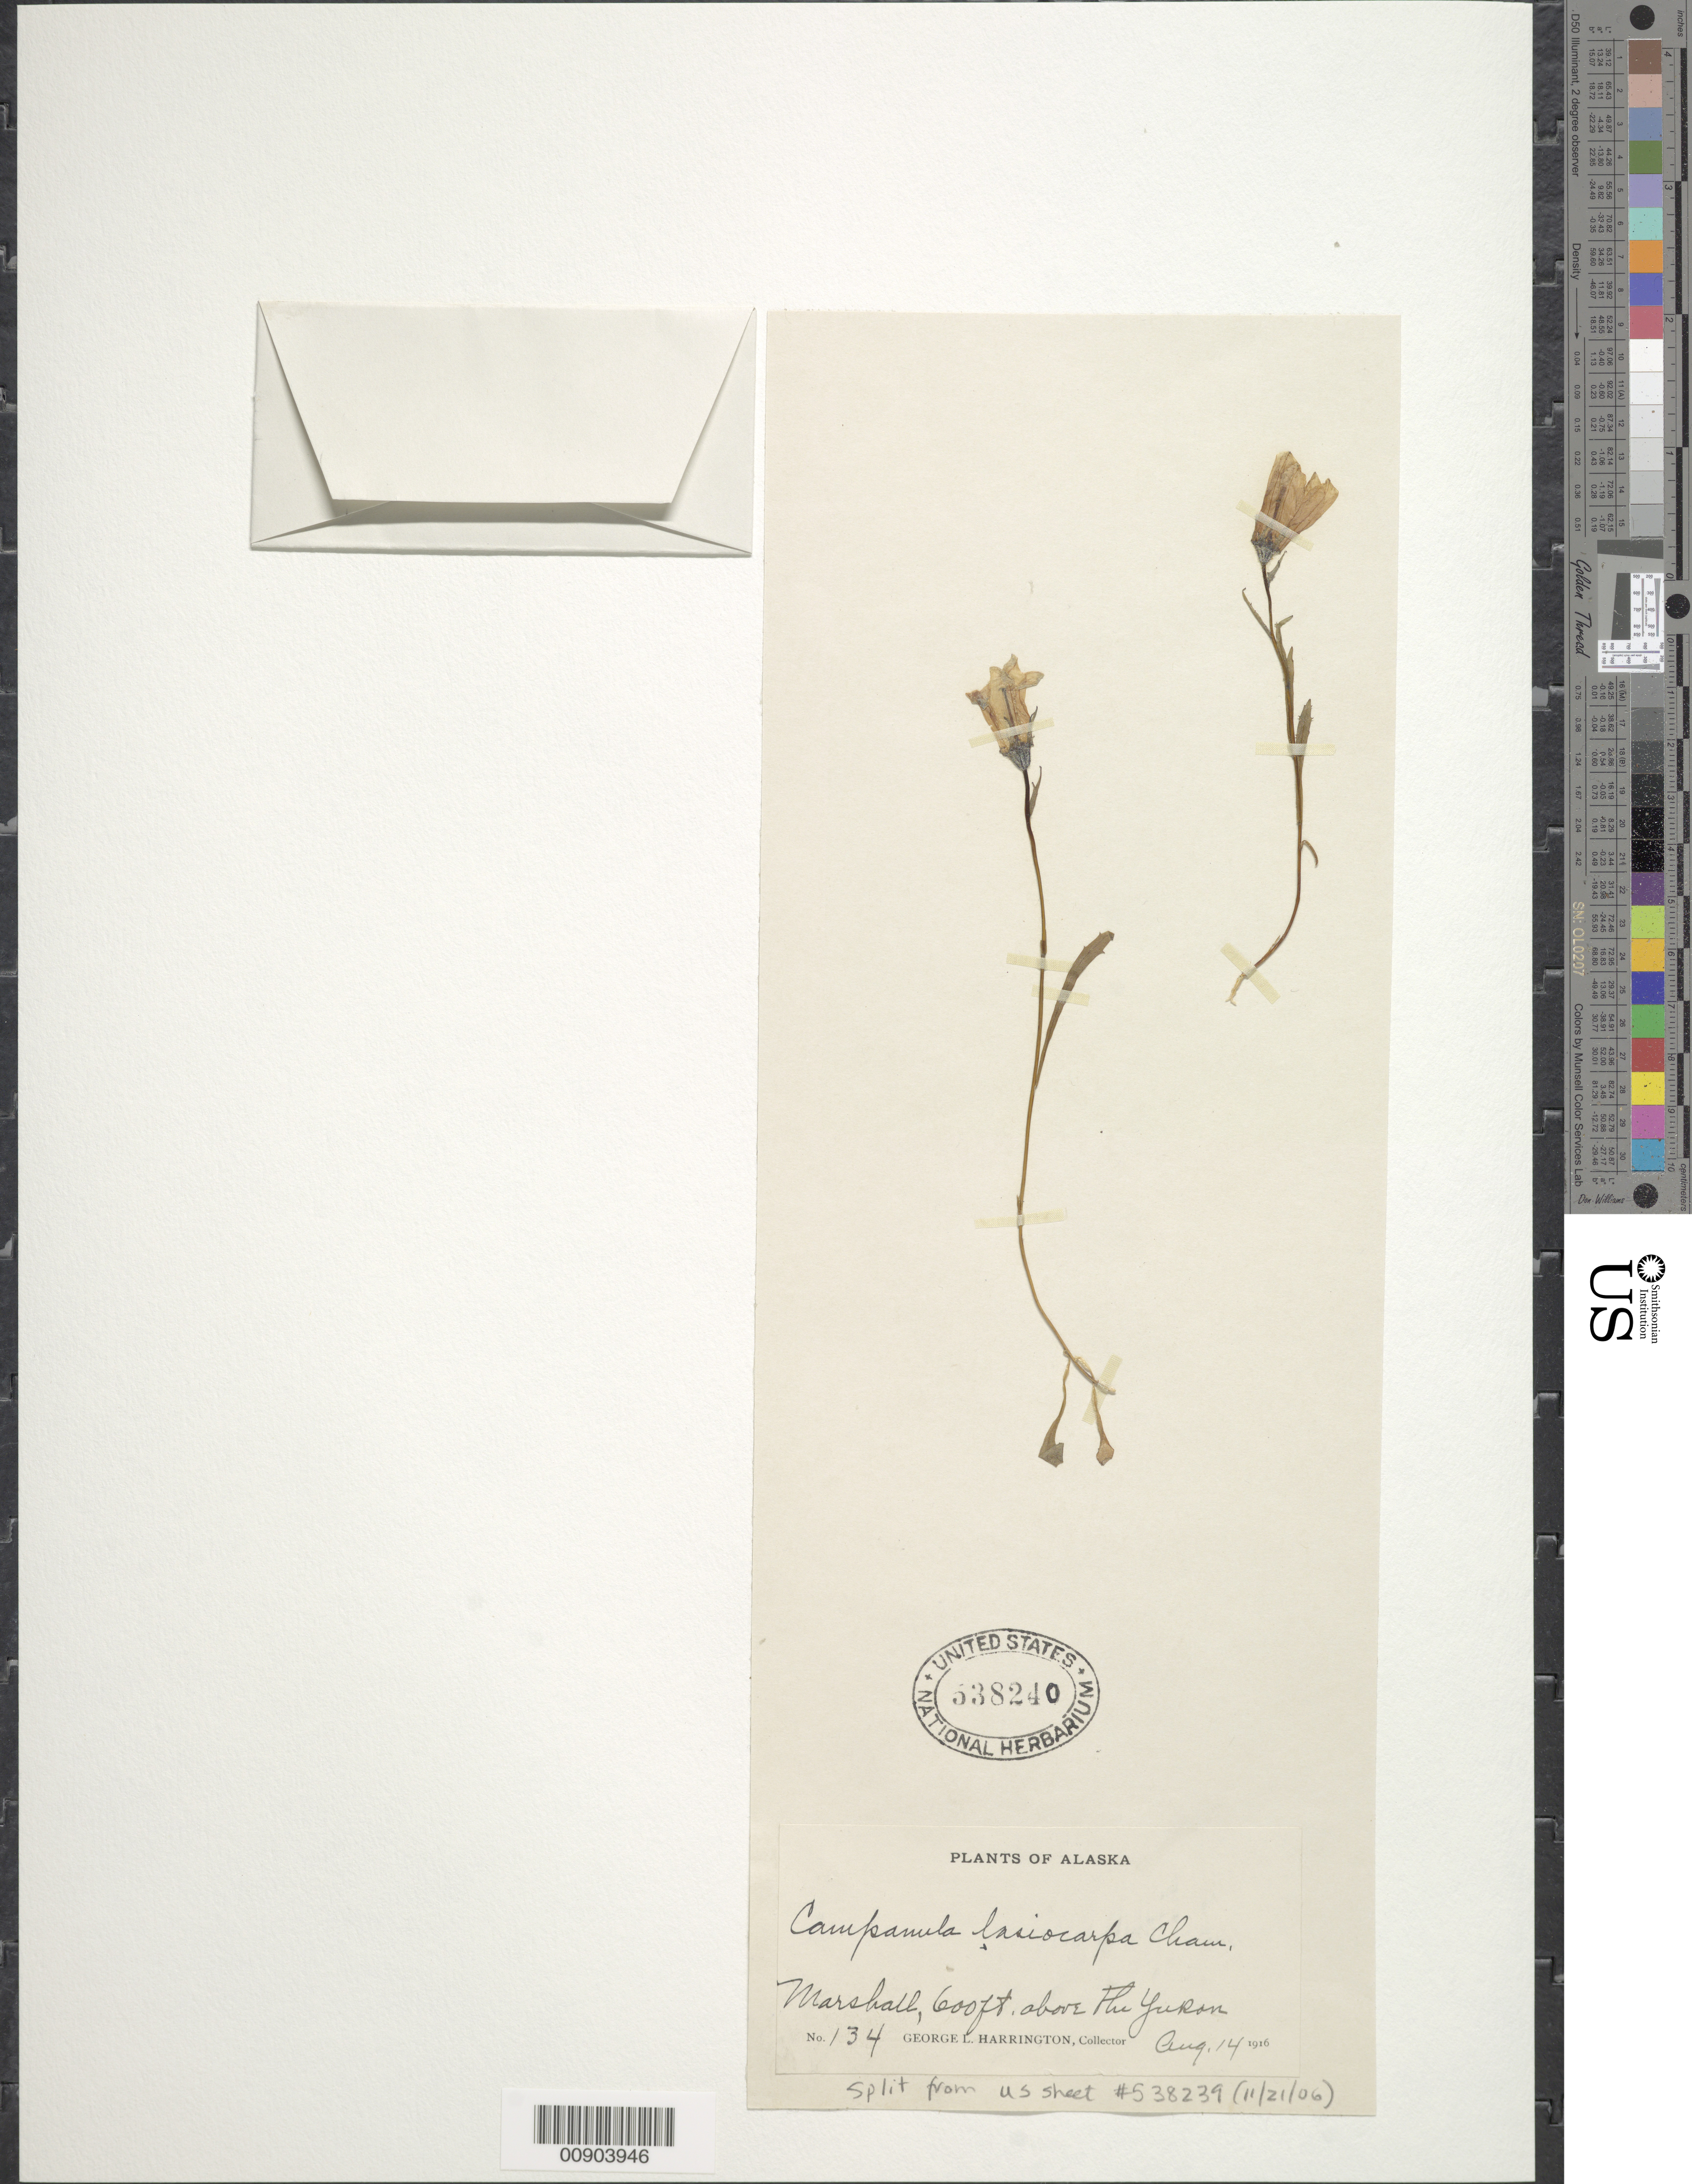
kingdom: Plantae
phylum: Tracheophyta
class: Magnoliopsida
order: Asterales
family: Campanulaceae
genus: Campanula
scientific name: Campanula lasiocarpa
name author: Cham.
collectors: G. Harrington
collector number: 134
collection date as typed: Aug. 14, 1916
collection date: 1916-08-14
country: United States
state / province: Alaska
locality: Marshall, 600 ft. above the Yukon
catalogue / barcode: US 538240